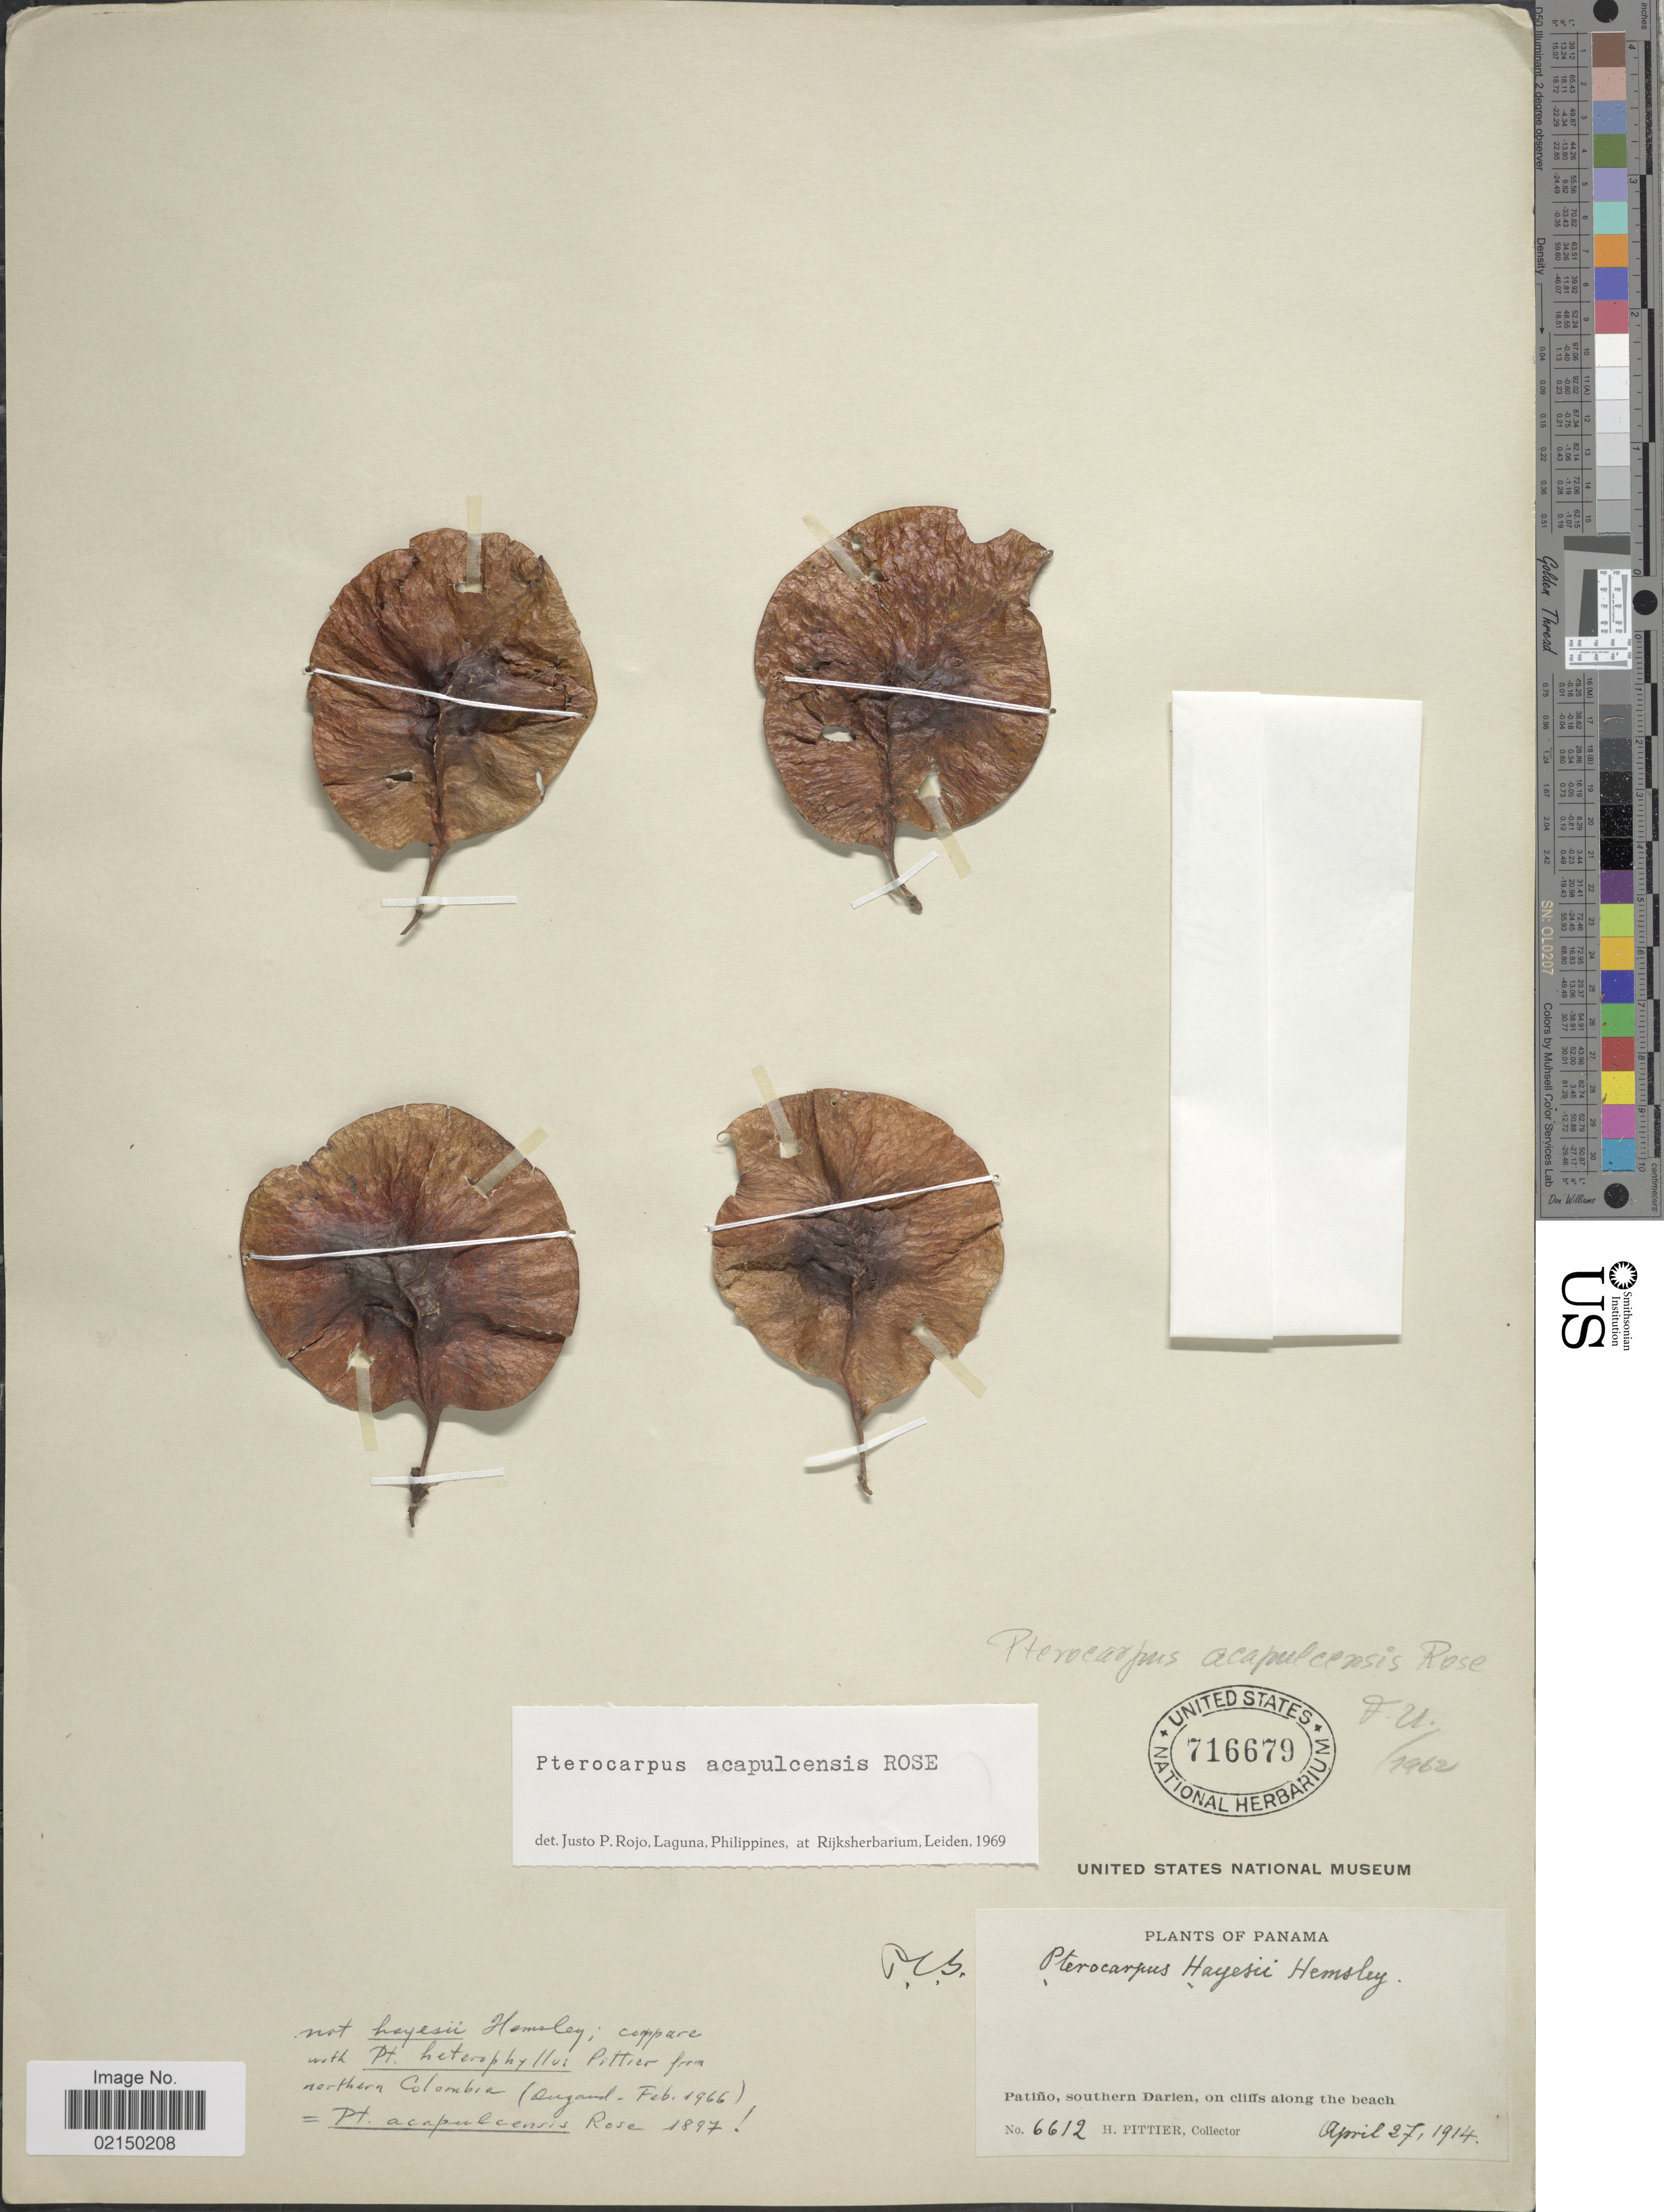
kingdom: Plantae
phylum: Tracheophyta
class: Magnoliopsida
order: Fabales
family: Fabaceae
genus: Pterocarpus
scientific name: Pterocarpus acapulcensis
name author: Rose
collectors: H. F. Pittier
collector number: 6612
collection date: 1914-04-27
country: Panama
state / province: Darién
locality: Patino, southern Darien, on cliffs along the beach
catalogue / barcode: US 716679